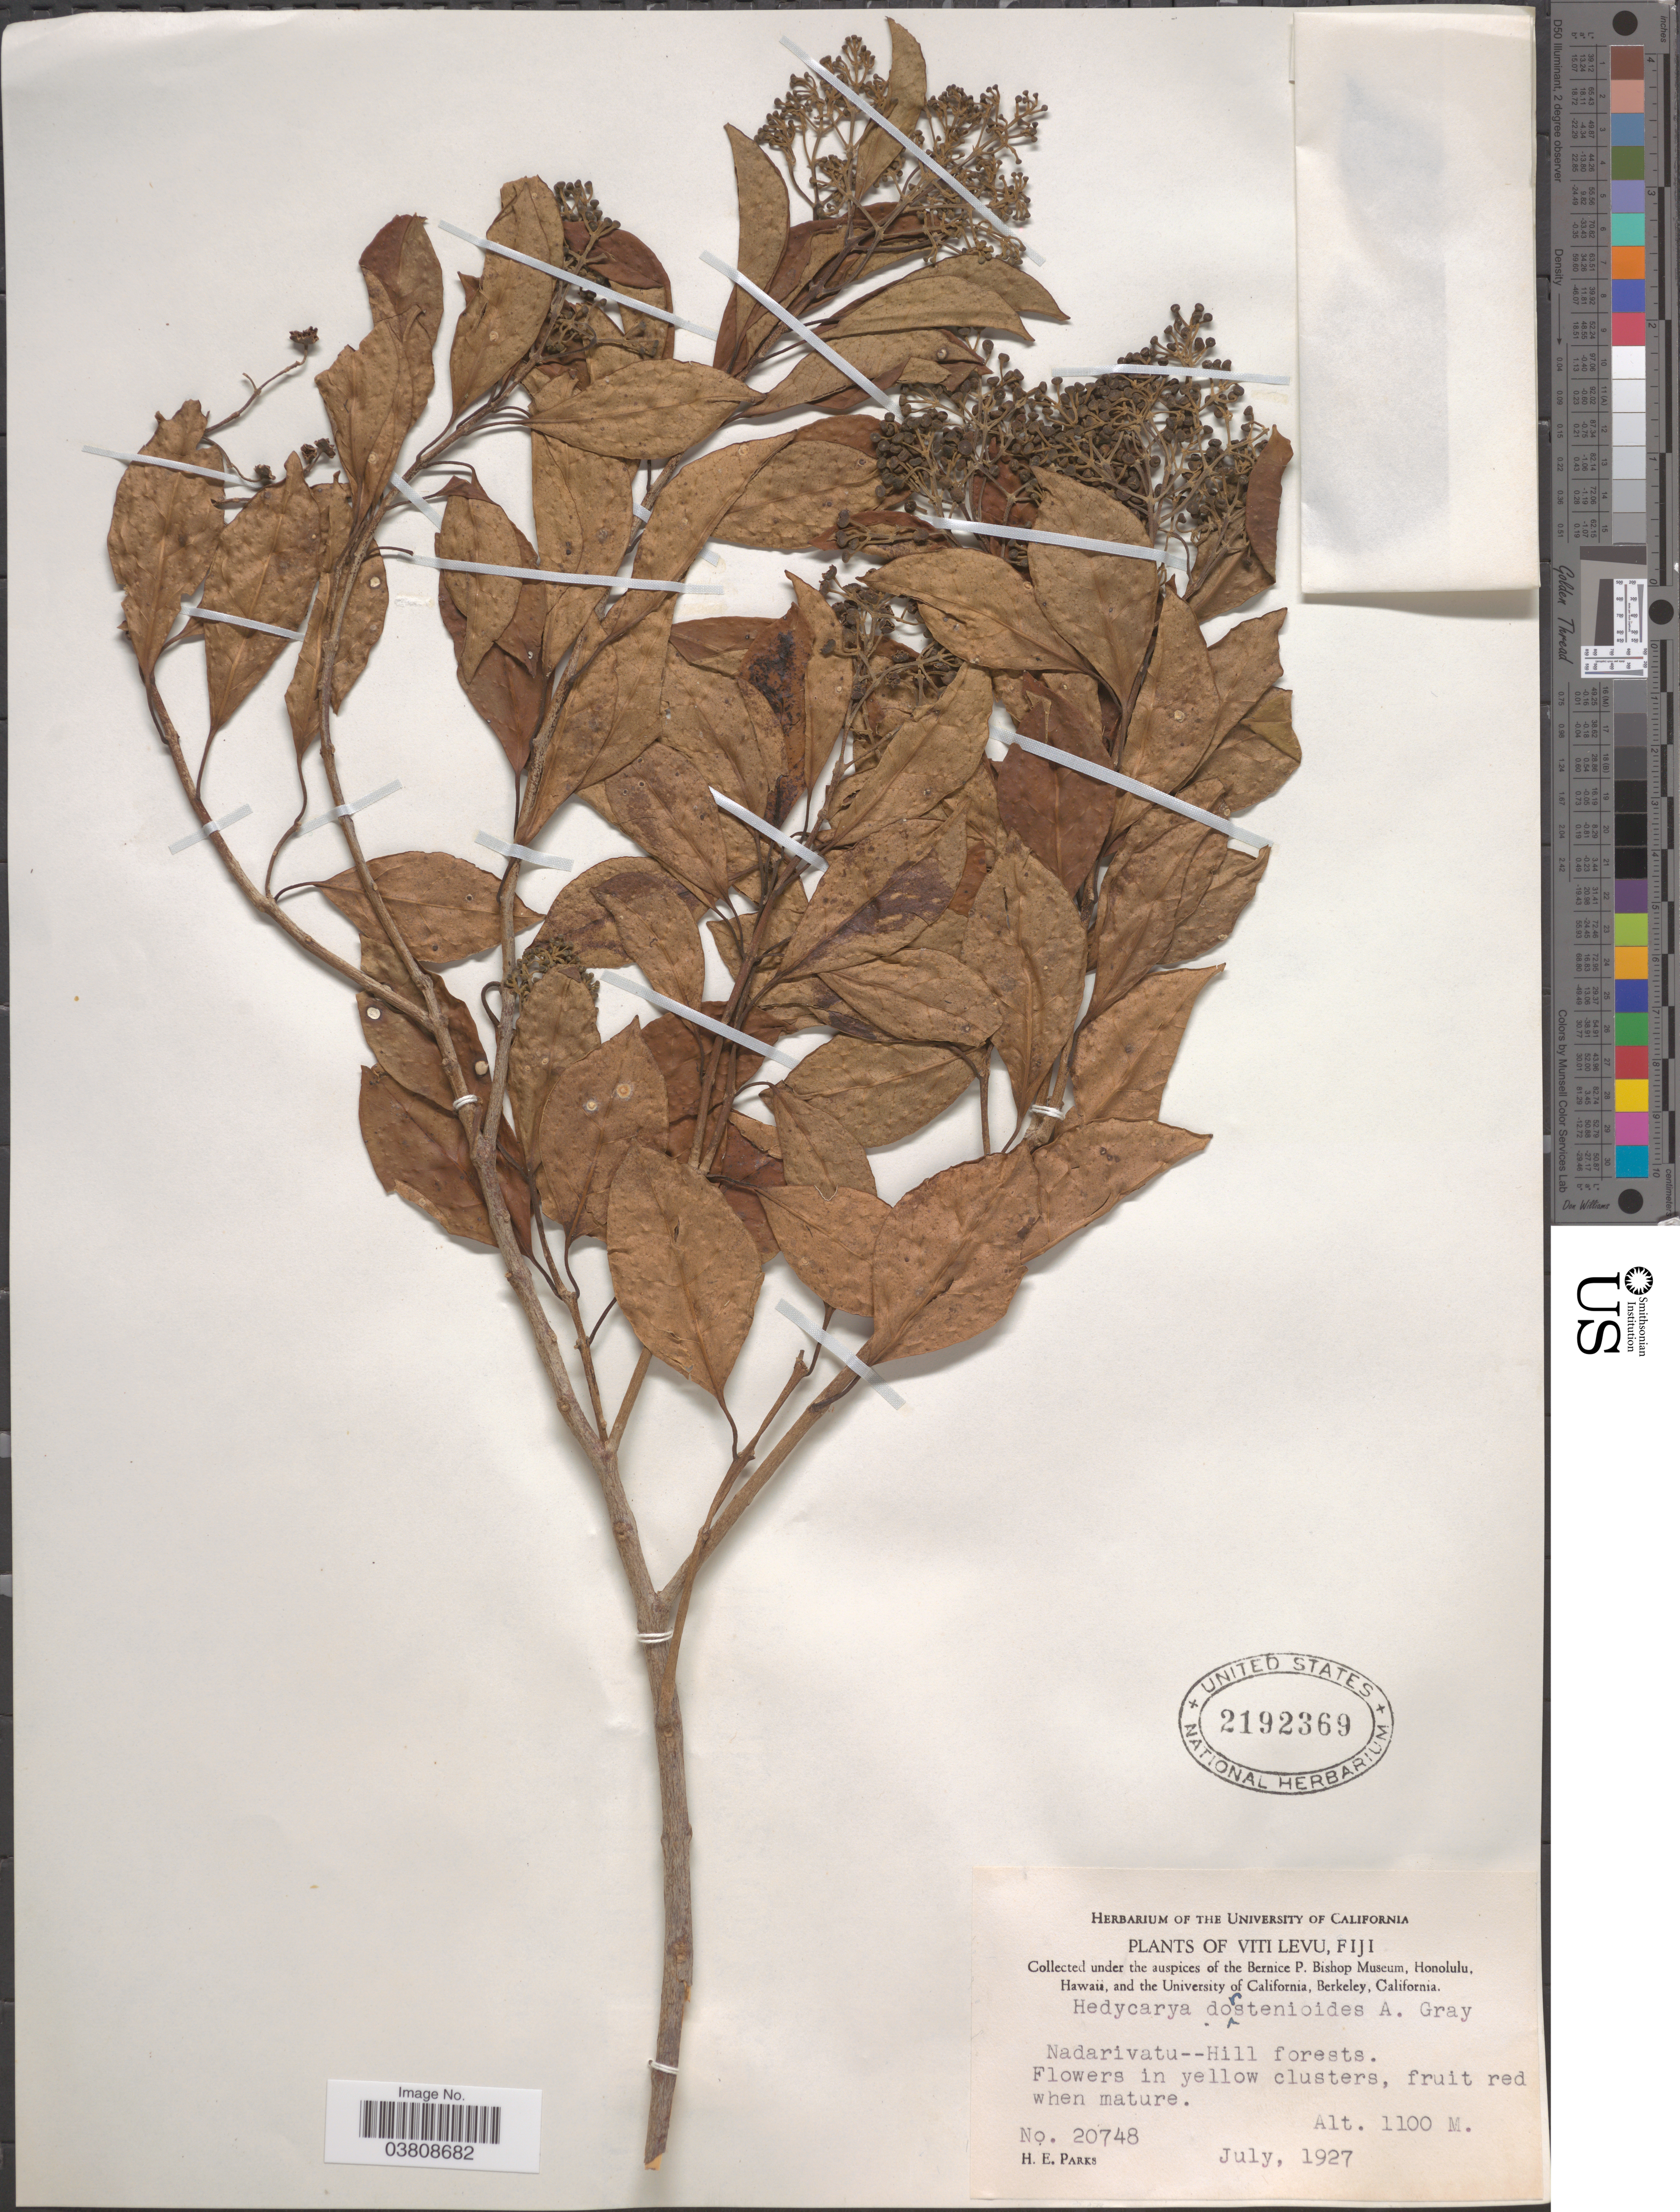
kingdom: Plantae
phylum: Tracheophyta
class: Magnoliopsida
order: Laurales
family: Monimiaceae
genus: Hedycarya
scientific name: Hedycarya dorstenioides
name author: A. Gray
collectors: H. E. Parks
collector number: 20748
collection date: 1927-07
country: Fiji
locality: Viti Levu. Nadarivatu-- Hill forests.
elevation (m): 1100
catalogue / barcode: US 2192369